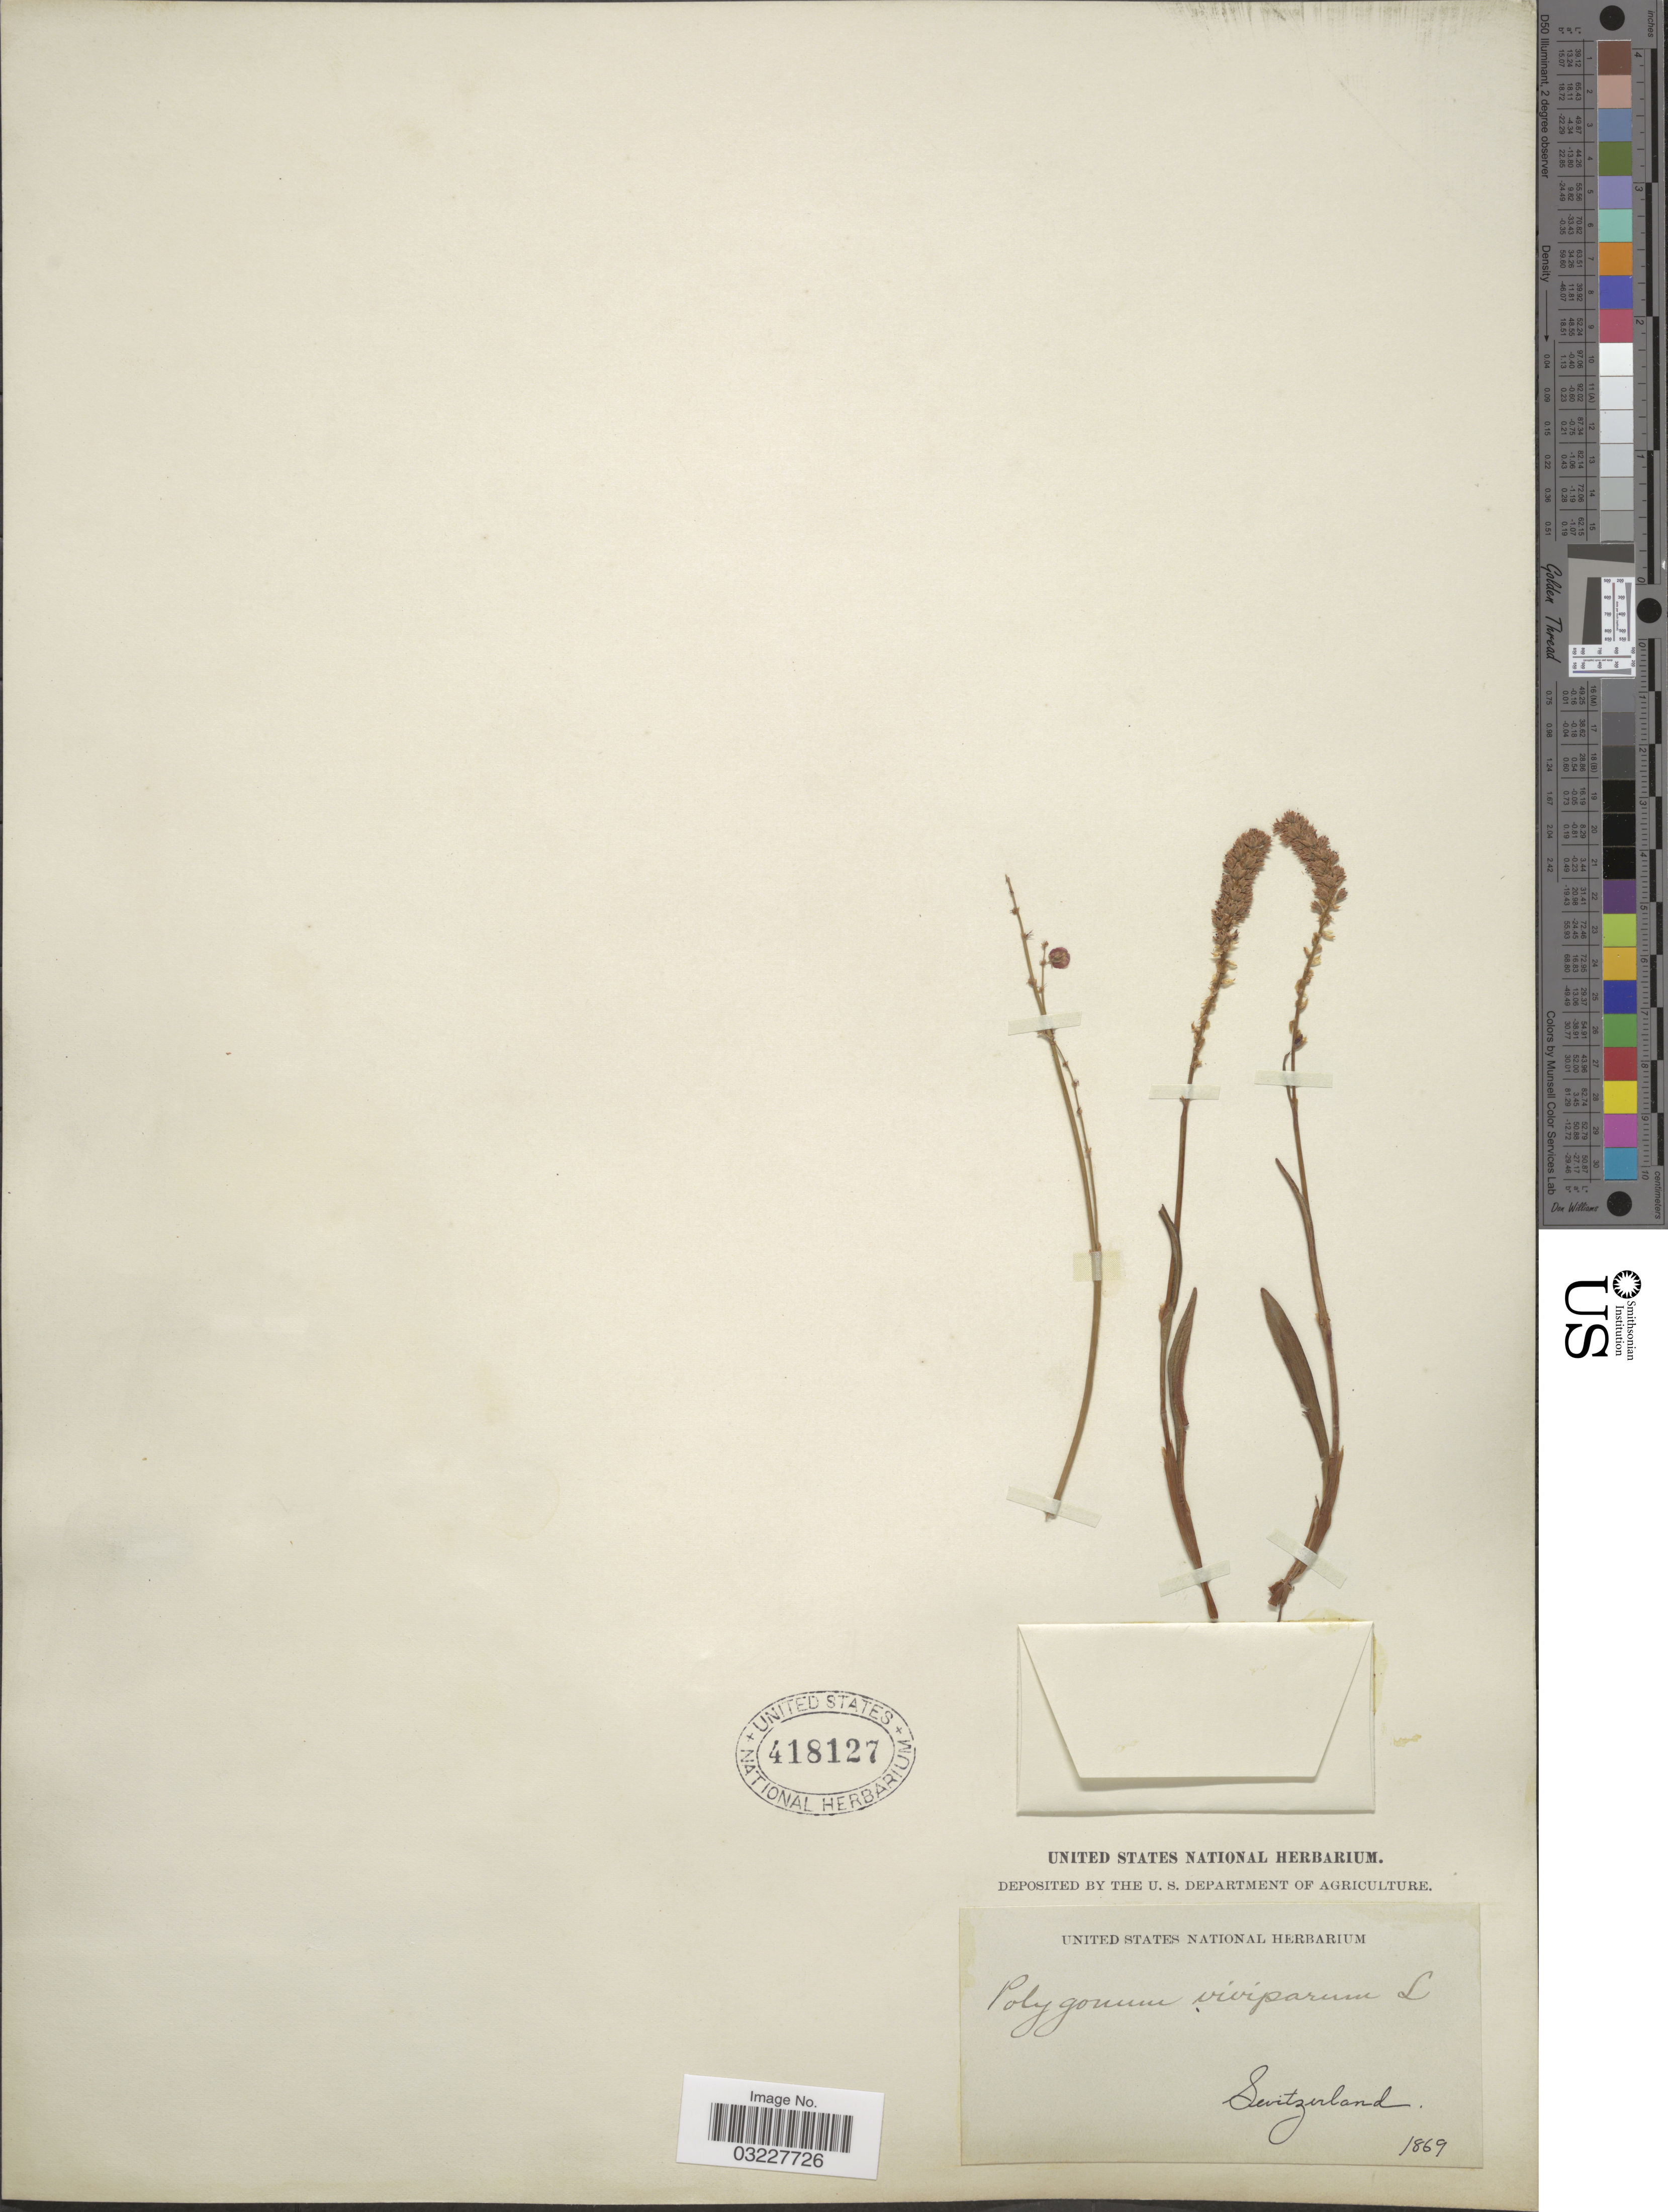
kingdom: Plantae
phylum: Tracheophyta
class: Magnoliopsida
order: Caryophyllales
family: Polygonaceae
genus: Bistorta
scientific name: Bistorta vivipara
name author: (L.) Delarbre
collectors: ex herb. United States National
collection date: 1869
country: Switzerland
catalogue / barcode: US 418127